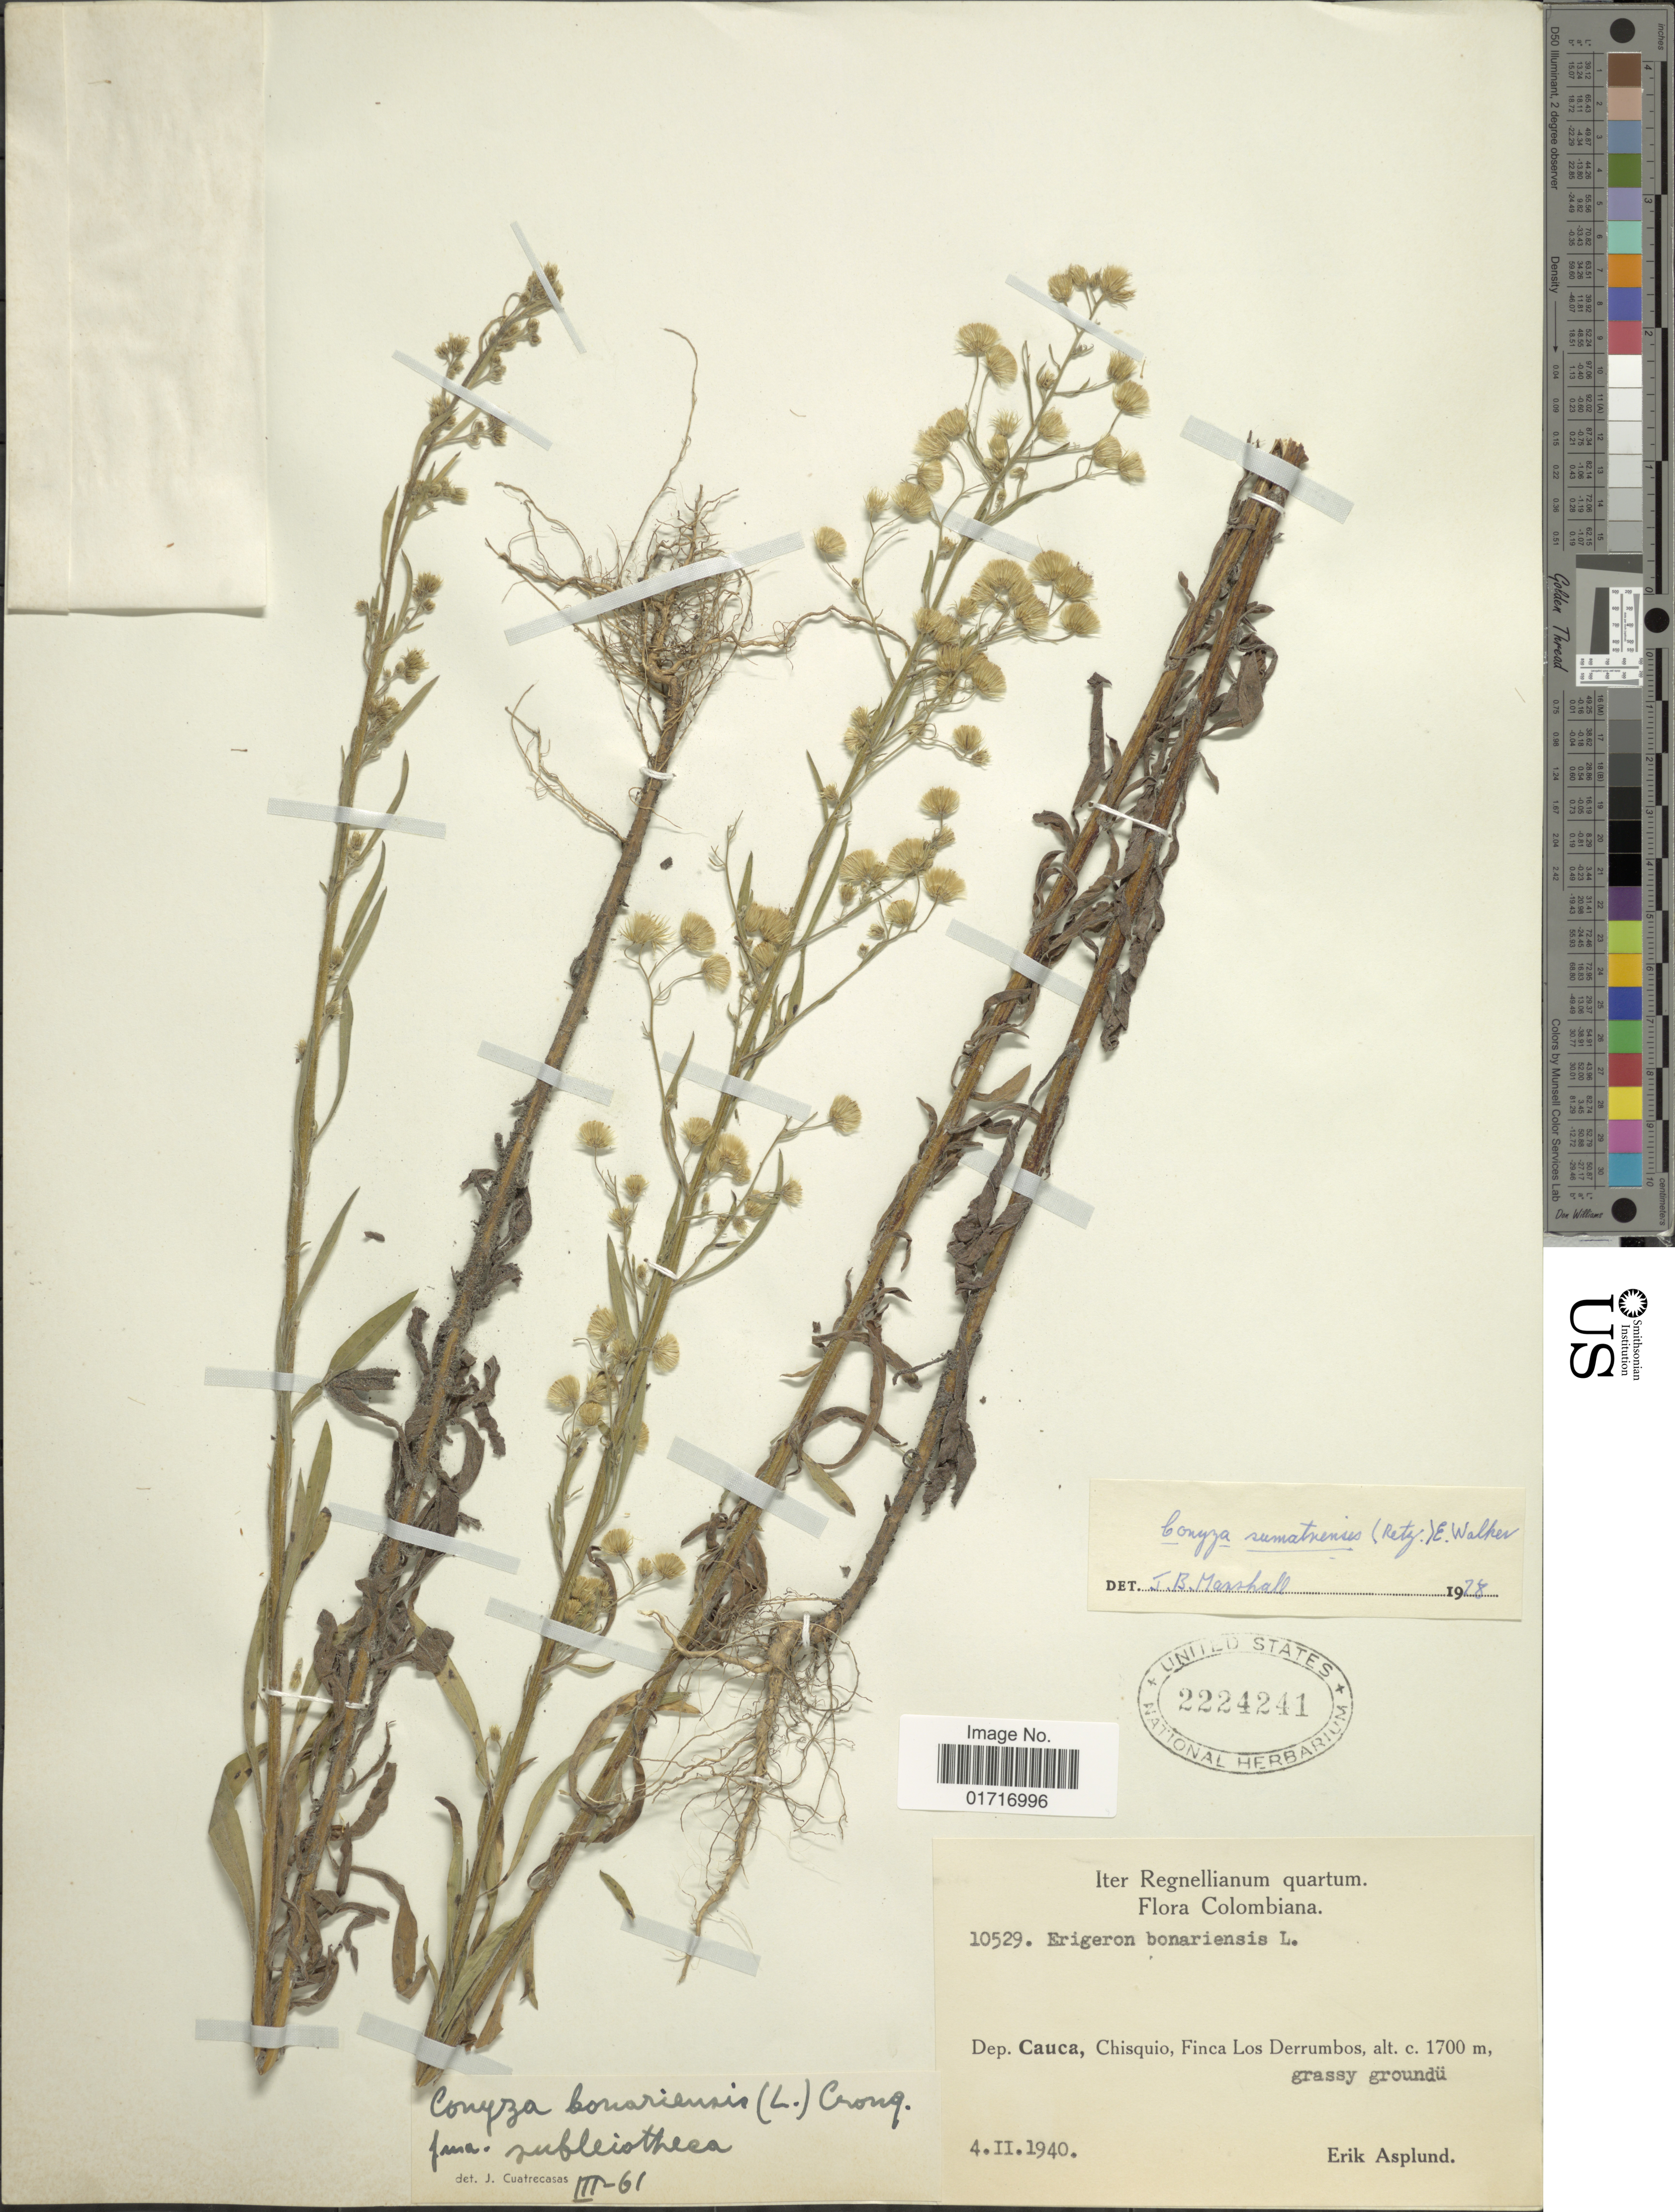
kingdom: Plantae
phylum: Tracheophyta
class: Magnoliopsida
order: Asterales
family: Asteraceae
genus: Conyza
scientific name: Conyza bonariensis var. leiotheca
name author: (S.F. Blake) Cuatrec.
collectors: E. Asplund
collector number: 10529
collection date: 1940-02-04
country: Colombia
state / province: Cauca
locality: Dep. Caucas, Chisquio, Finca Los Derrumbos.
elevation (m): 1700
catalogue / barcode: US 2224241